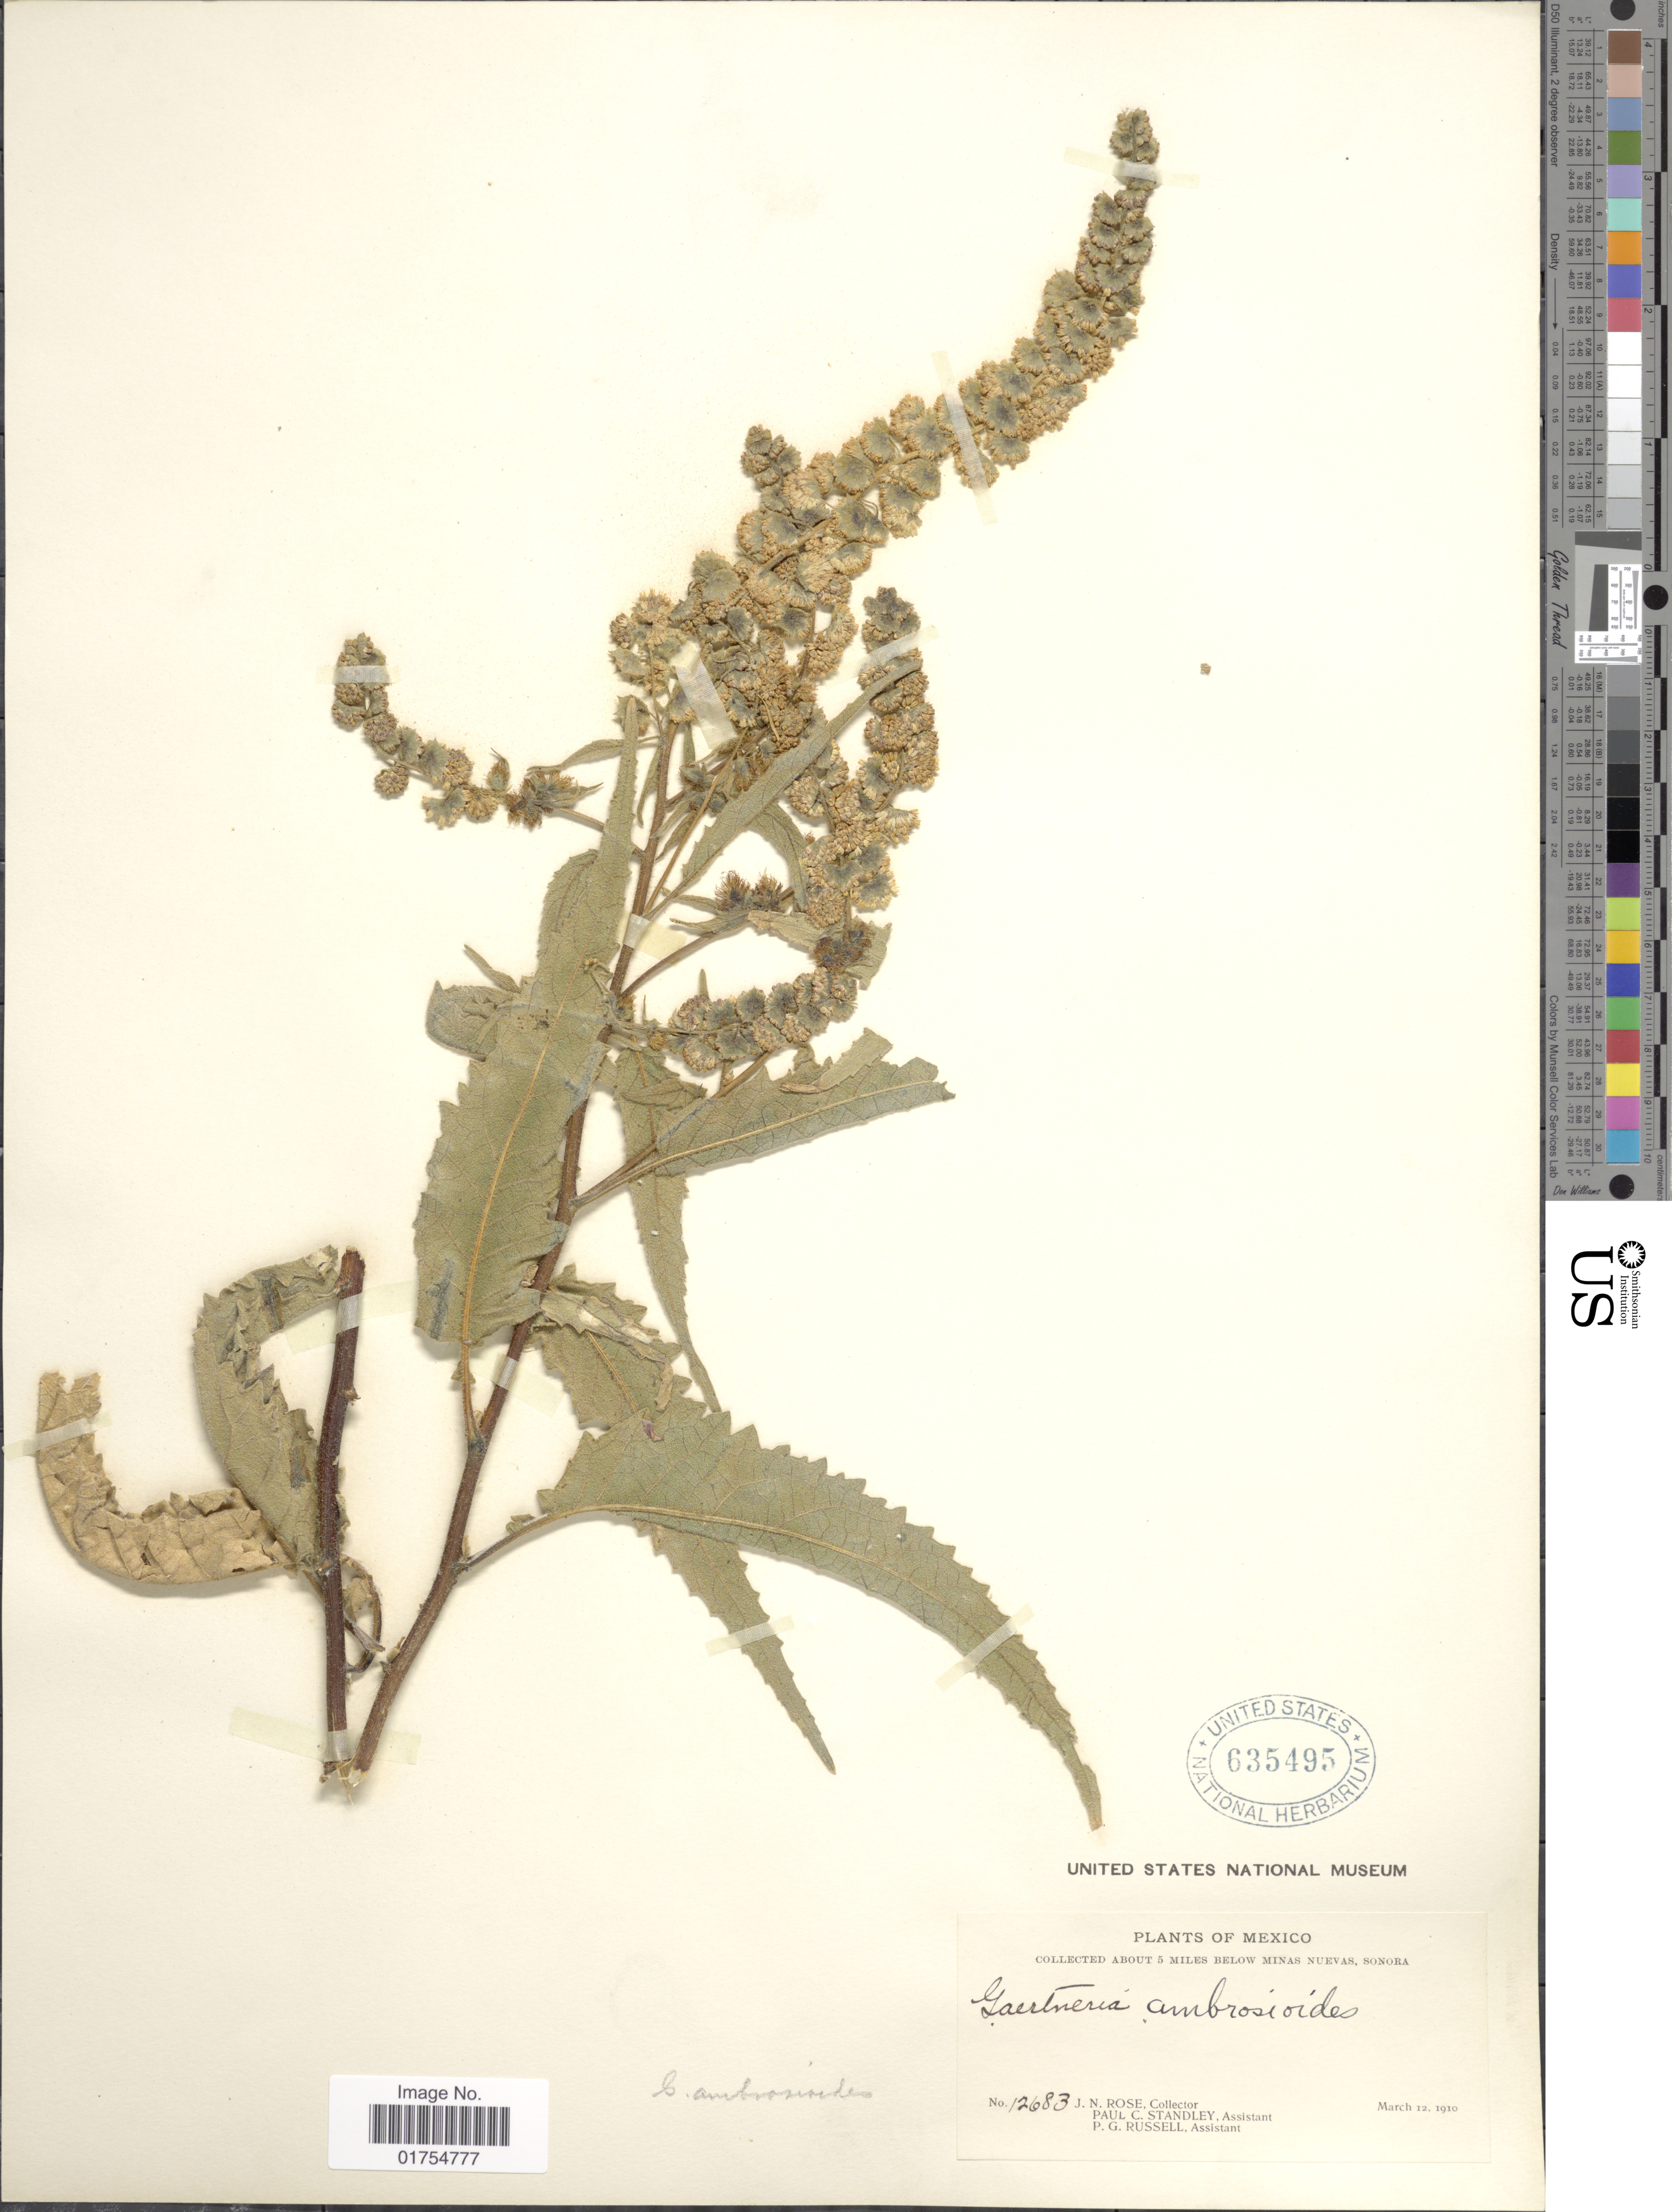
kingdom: Plantae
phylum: Tracheophyta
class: Magnoliopsida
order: Asterales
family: Asteraceae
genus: Franseria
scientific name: Franseria ambrosioides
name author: Cav.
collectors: J. N. Rose, P. C. Standley & P. G. Russell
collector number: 12683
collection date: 1910-03-12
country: Mexico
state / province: Sonora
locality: About 5 miles below Minas Nuevas.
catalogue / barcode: US 635495